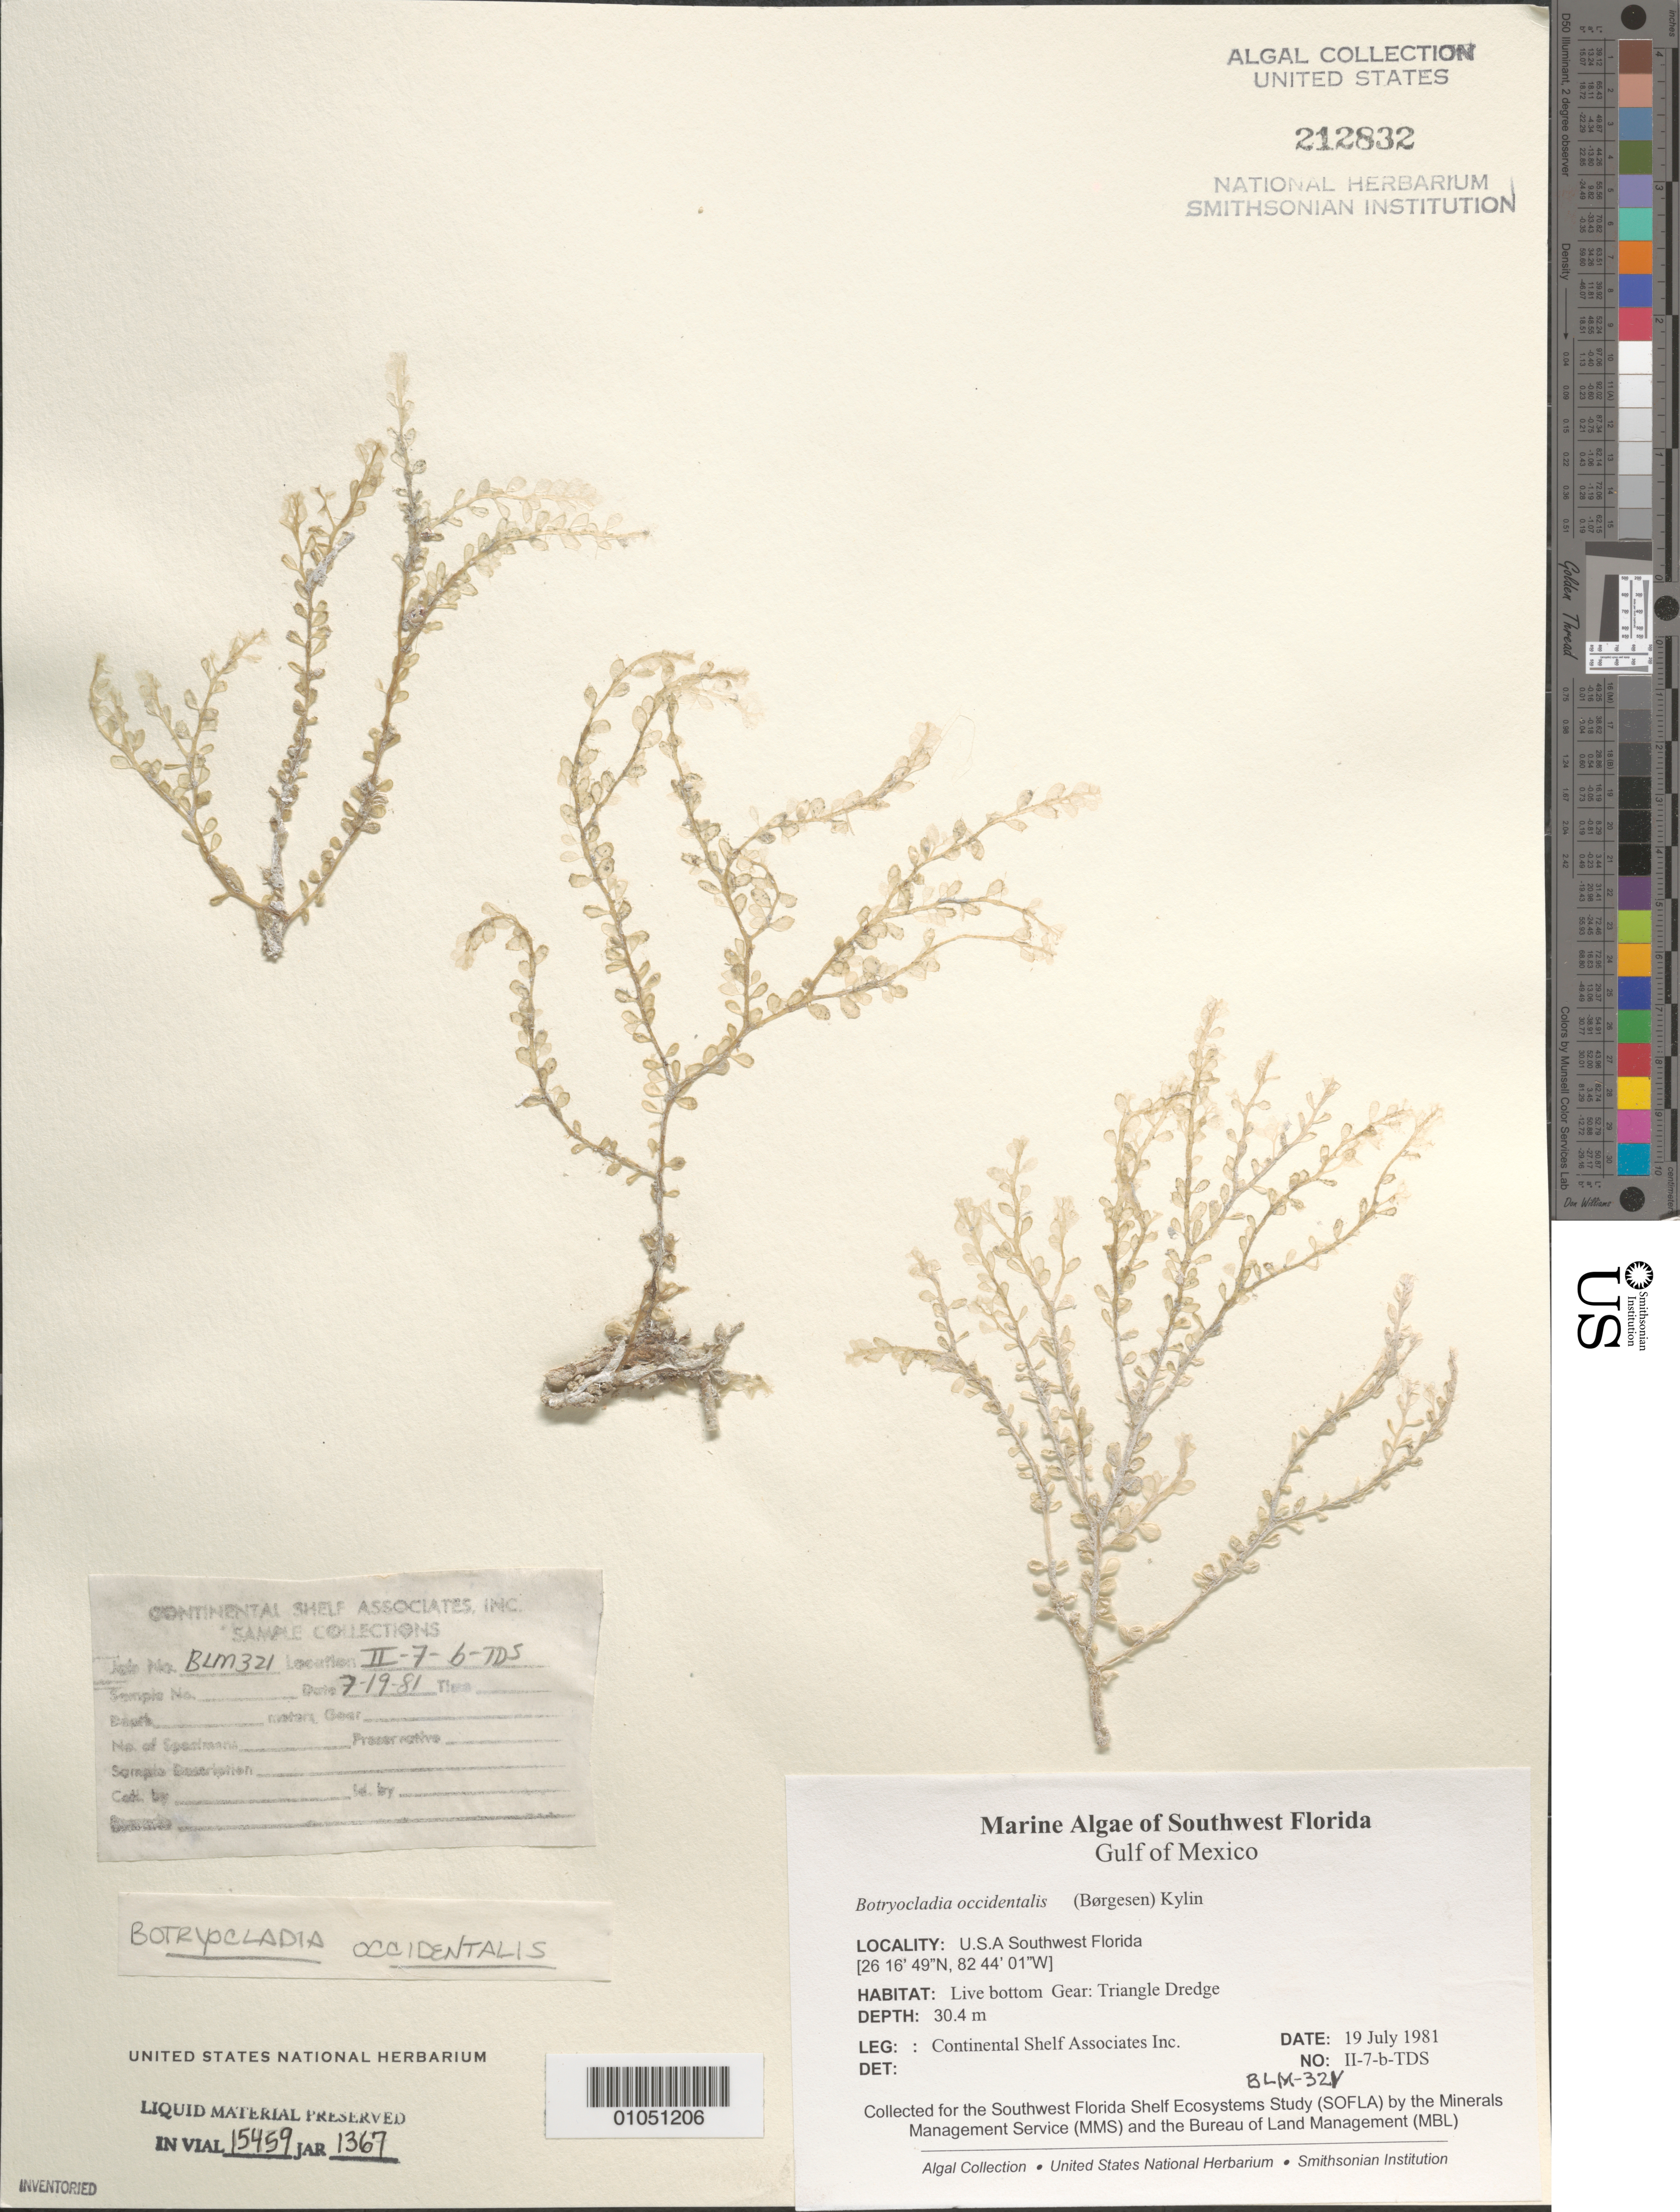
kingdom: Plantae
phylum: Rhodophyta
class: Florideophyceae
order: Rhodymeniales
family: Rhodymeniaceae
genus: Botryocladia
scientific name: Botryocladia occidentalis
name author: (Børgesen) Kylin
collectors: Continental Shelf Associates for the MMS/BLM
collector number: BLM-321-II-7-B-TDS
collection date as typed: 19 Jul 1981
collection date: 1981-07-19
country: United States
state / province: Florida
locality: Gulf of Mexico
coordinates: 26 16'49"N, 82 44'01"W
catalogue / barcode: US 212832